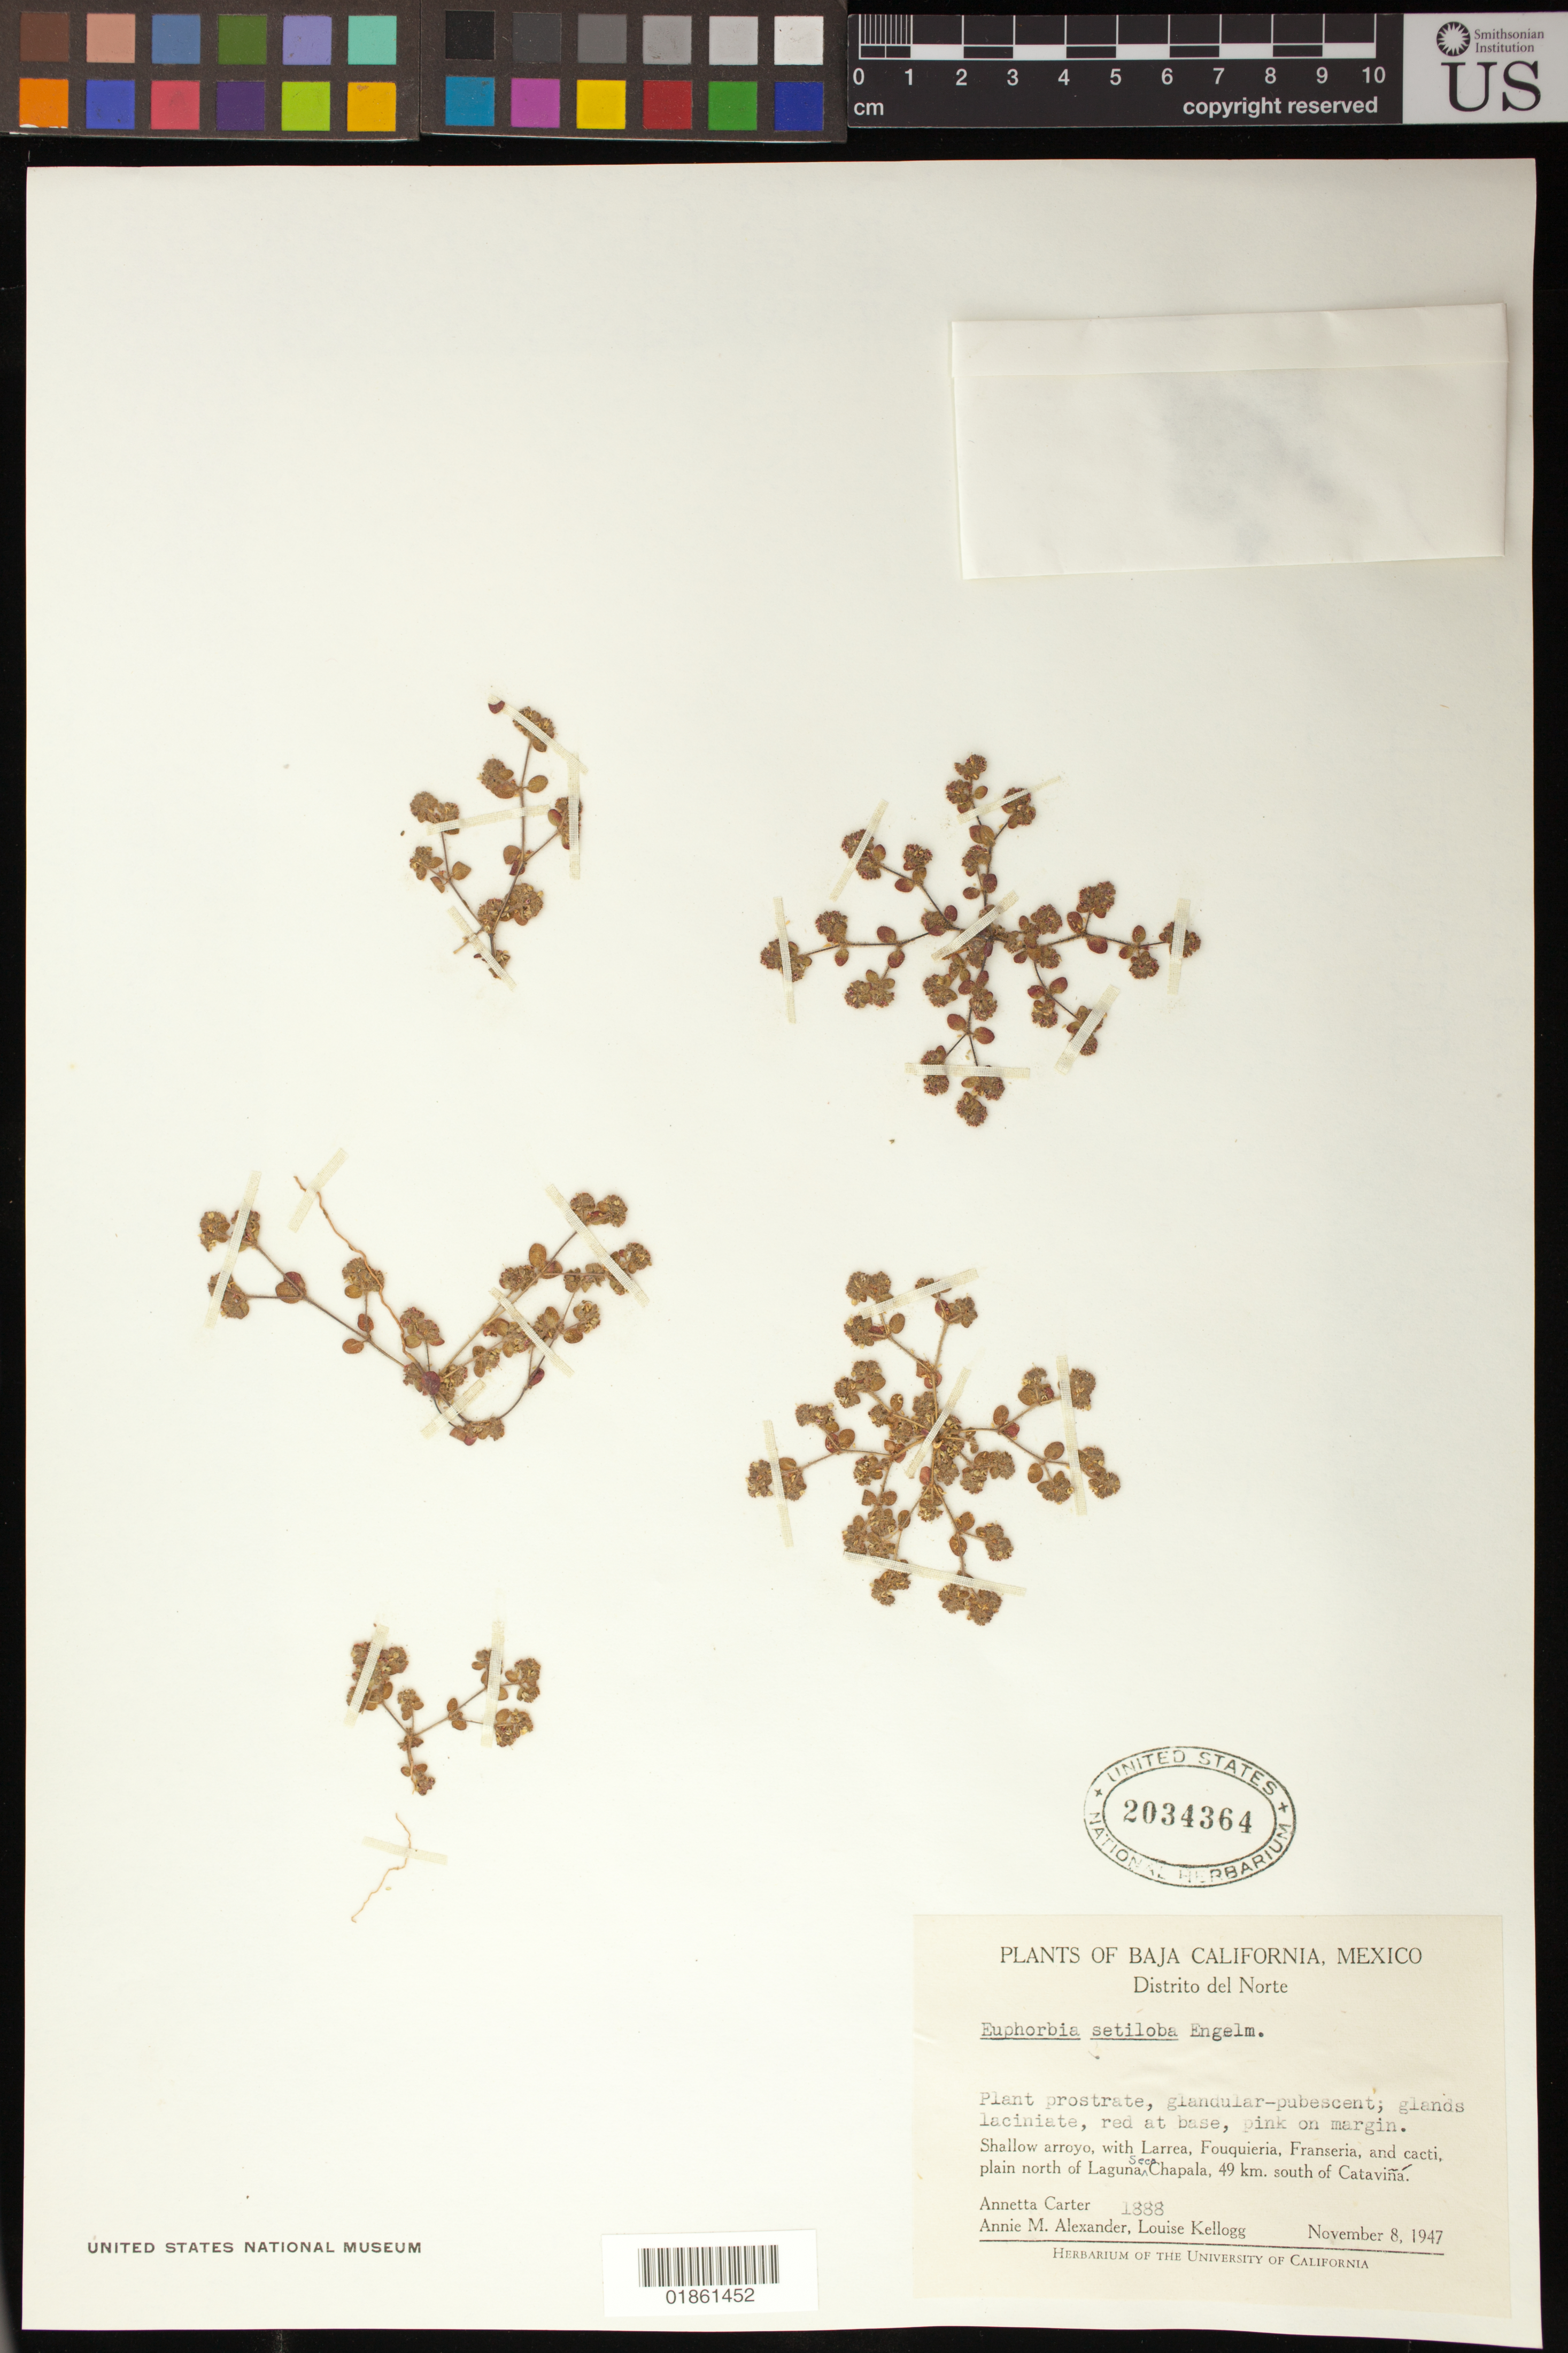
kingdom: Plantae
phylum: Tracheophyta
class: Magnoliopsida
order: Malpighiales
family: Euphorbiaceae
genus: Euphorbia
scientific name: Euphorbia setiloba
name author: Engelm.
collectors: A. M. Carter, A. M. Alexander & L. Kellogg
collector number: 1888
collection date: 1947-11-08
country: Mexico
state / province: Baja California Norte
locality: Distrito del Norte; Plain north of Laguna Seca Chapala, 49 km. south of Catavina.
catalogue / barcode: US 2034364